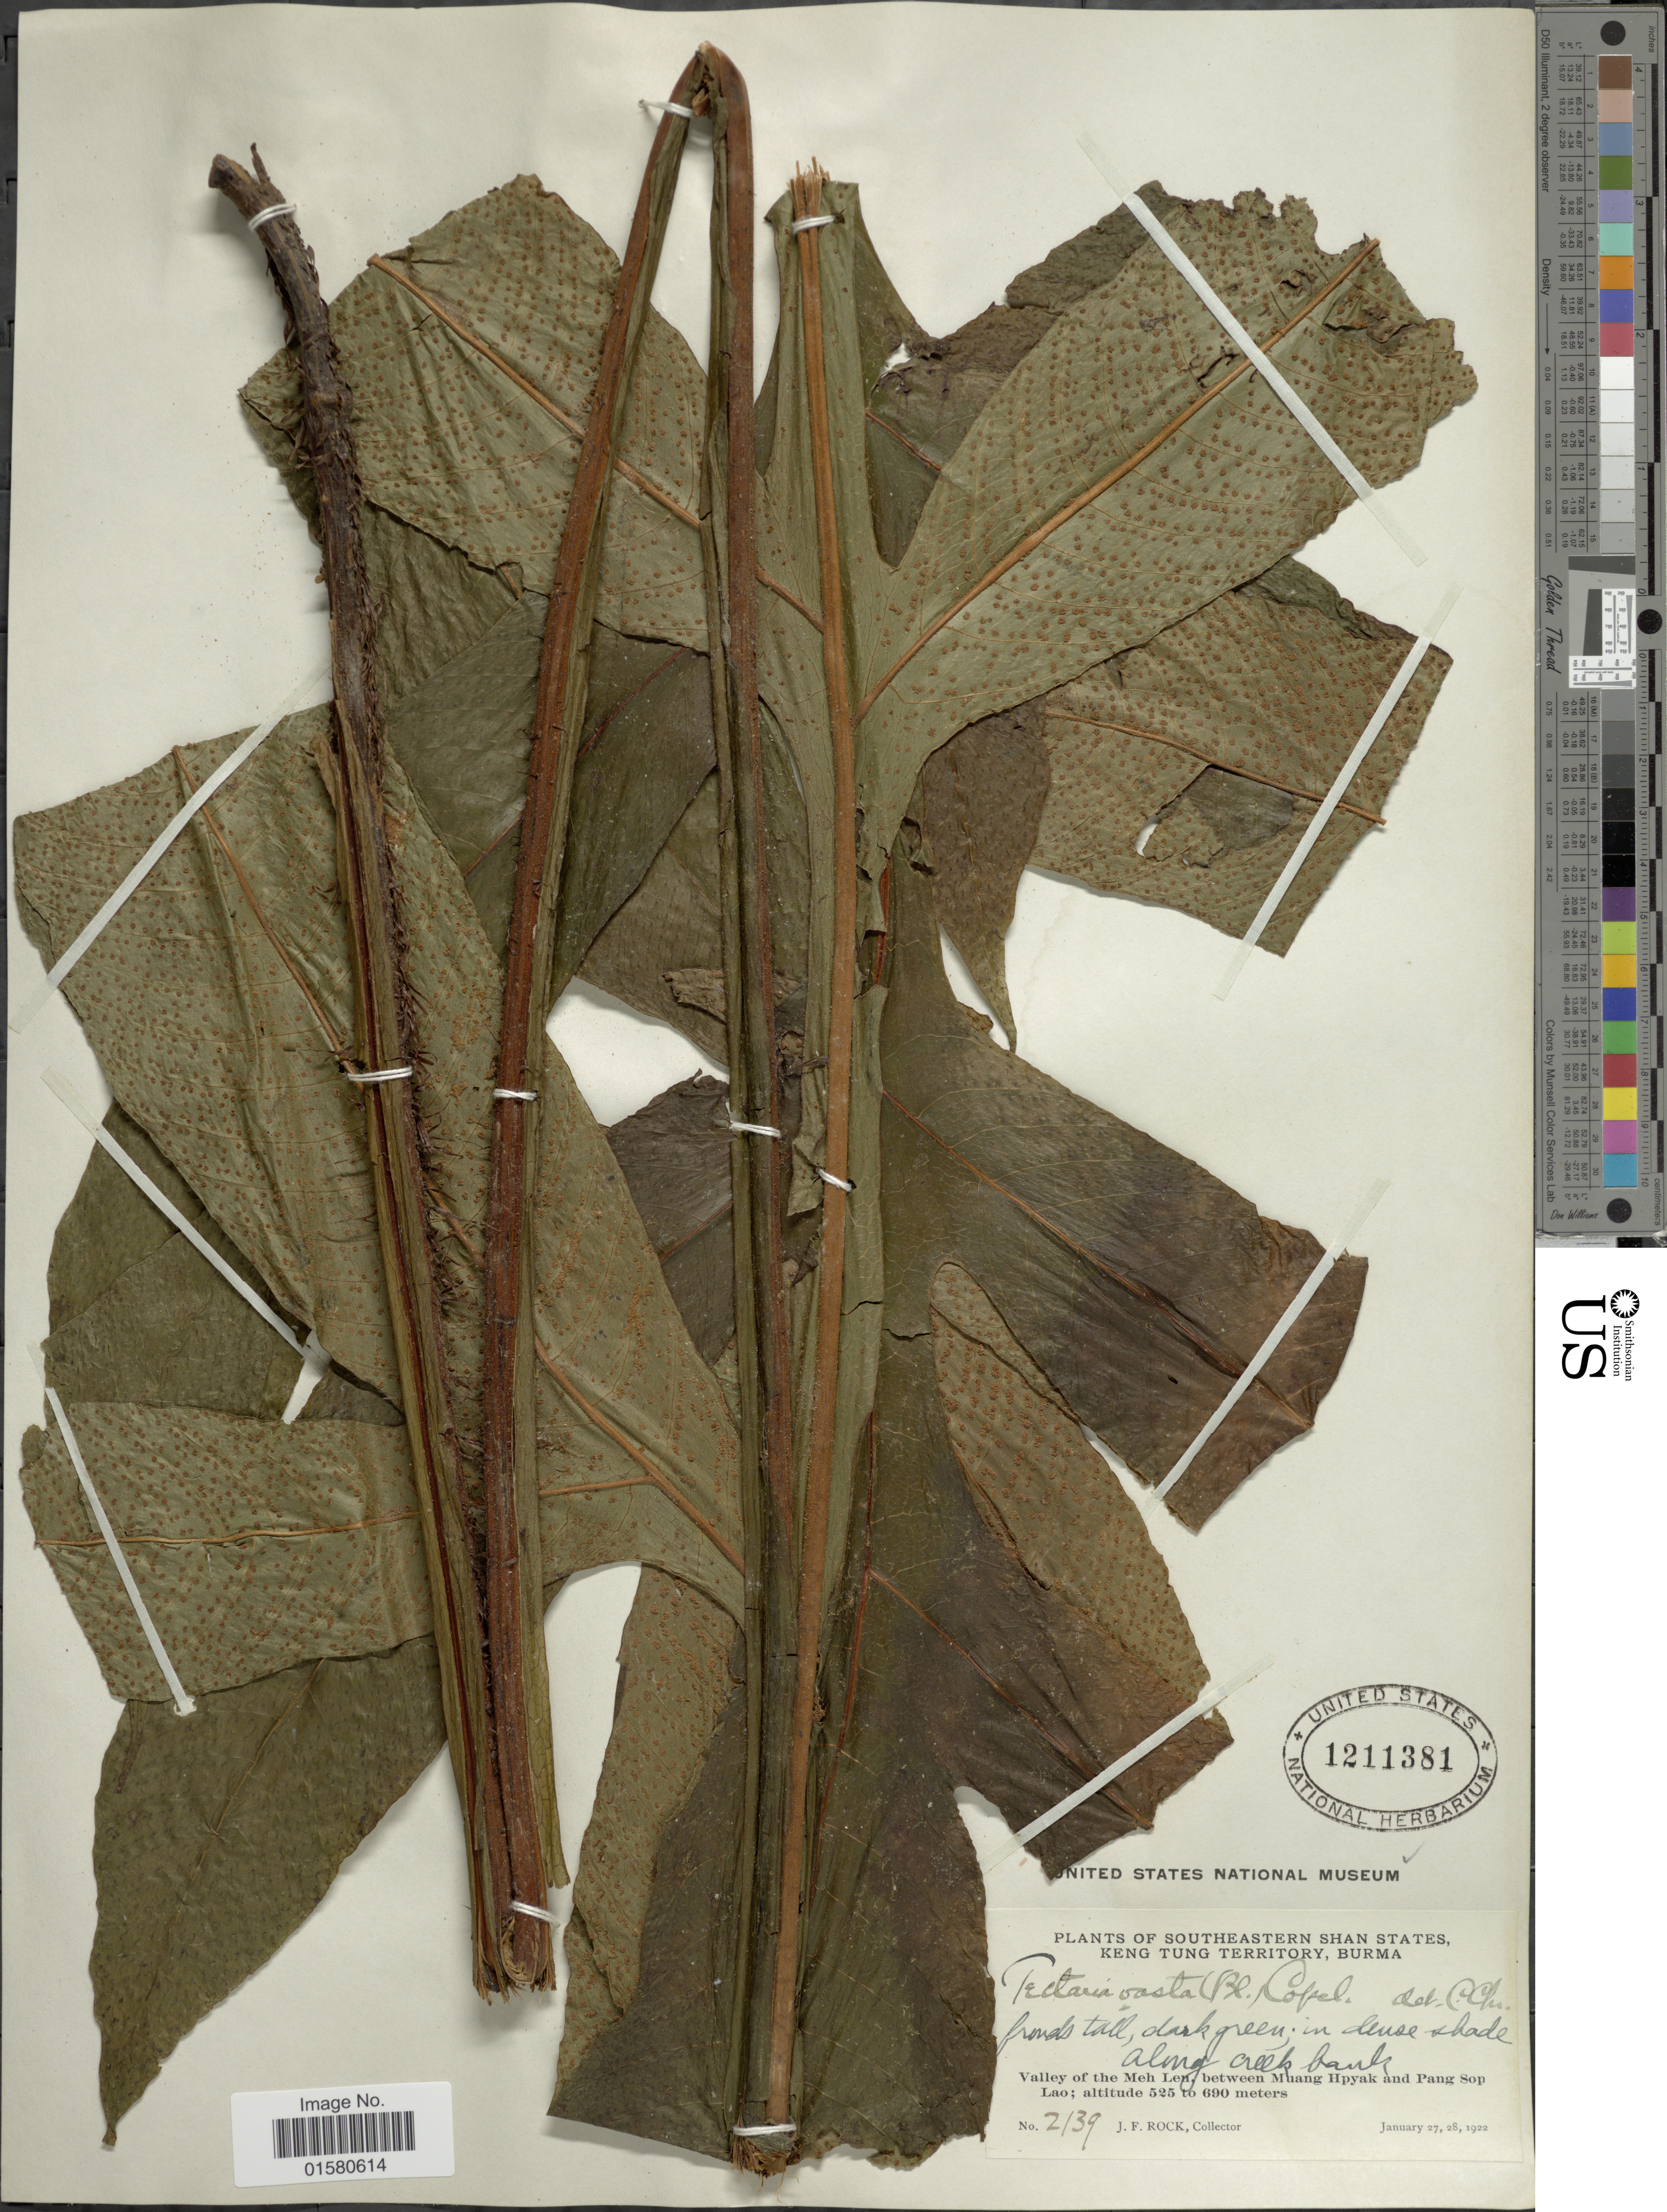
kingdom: Plantae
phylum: Tracheophyta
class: Polypodiopsida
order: Polypodiales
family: Tectariaceae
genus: Tectaria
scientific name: Tectaria vasta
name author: (Bedd.) Copel.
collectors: J. Rock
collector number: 2139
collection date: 1922-01-27/1922-01-28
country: Myanmar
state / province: Shan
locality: Southeastern Shan States, Keng Tung Territory, Burma. Valley of the Meh Len, between ,Muang Hpyak and Pang Sop Lao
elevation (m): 525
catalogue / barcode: US 1211381